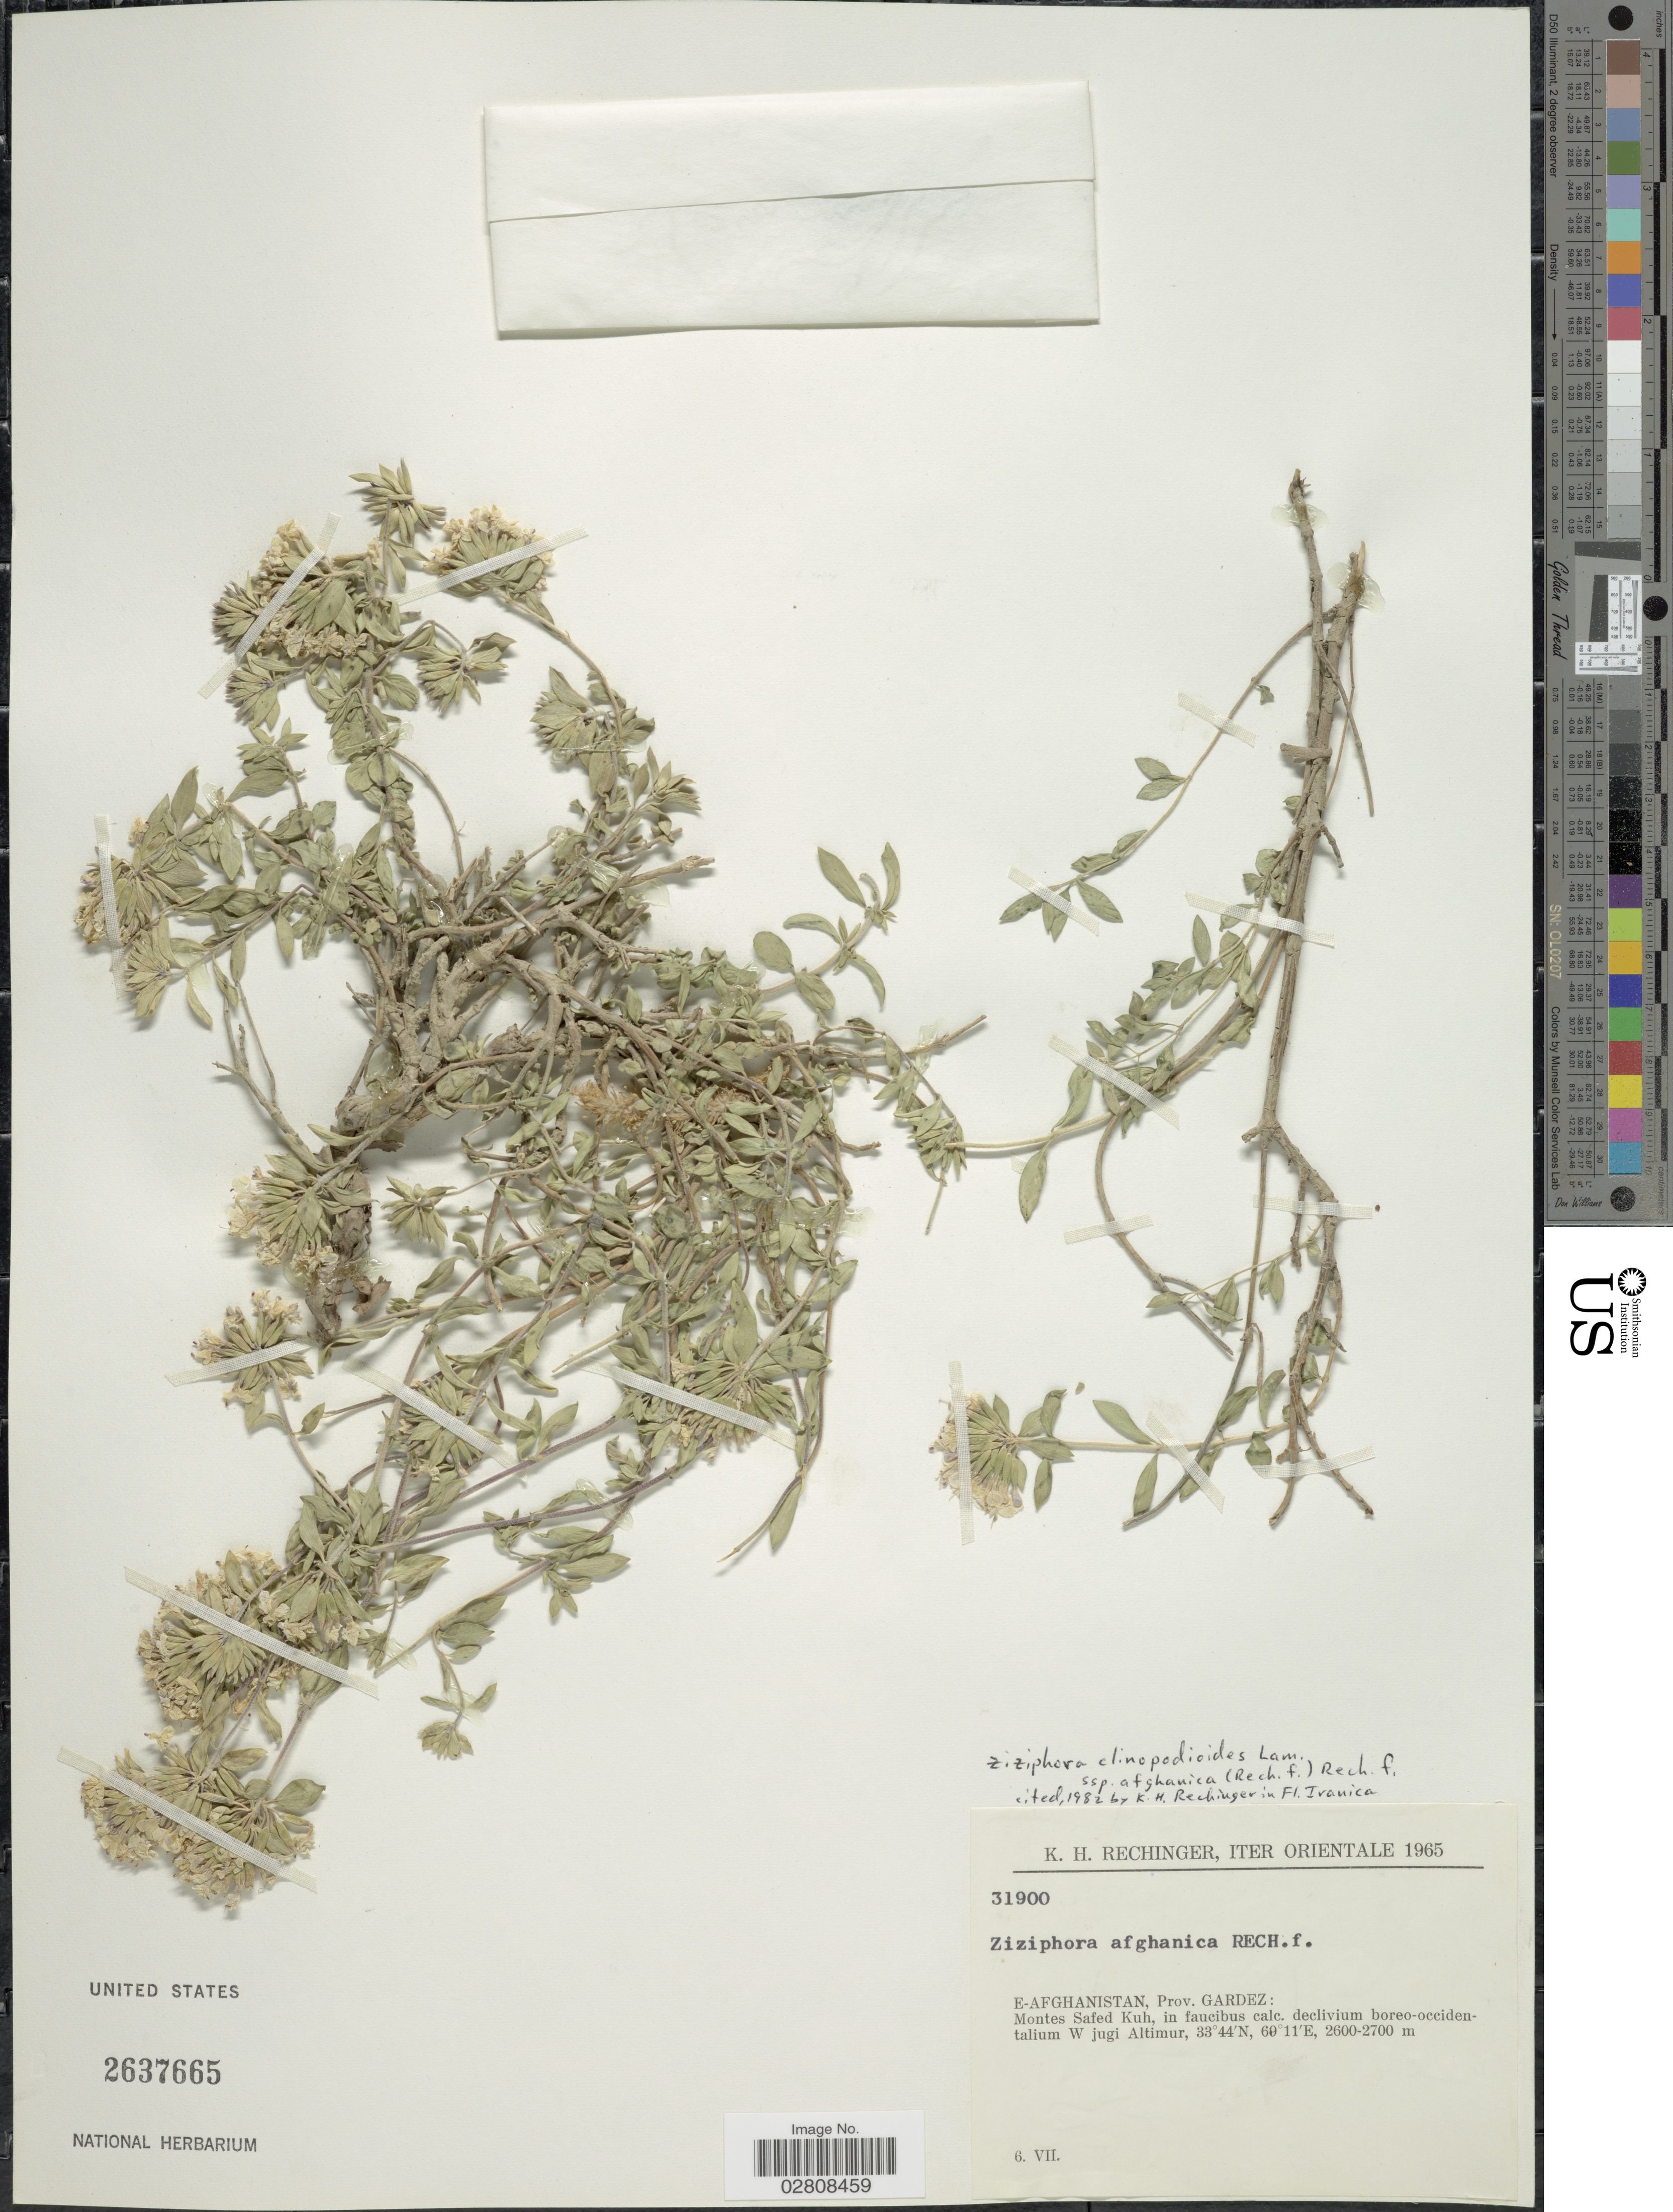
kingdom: Plantae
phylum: Tracheophyta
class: Magnoliopsida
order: Lamiales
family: Lamiaceae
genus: Ziziphora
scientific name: Ziziphora clinopodioides subsp. afghanica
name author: Lam.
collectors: K. H. Rechinger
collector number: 31900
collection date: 1965-07-06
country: Afghanistan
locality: Orientale. E-Afghanistan, Prov. Gardez: Montes Safed Kuh, in faucibus calc. declivium boreo-occidentalium W jugi Altimur.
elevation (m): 2600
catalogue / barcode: US 2637665